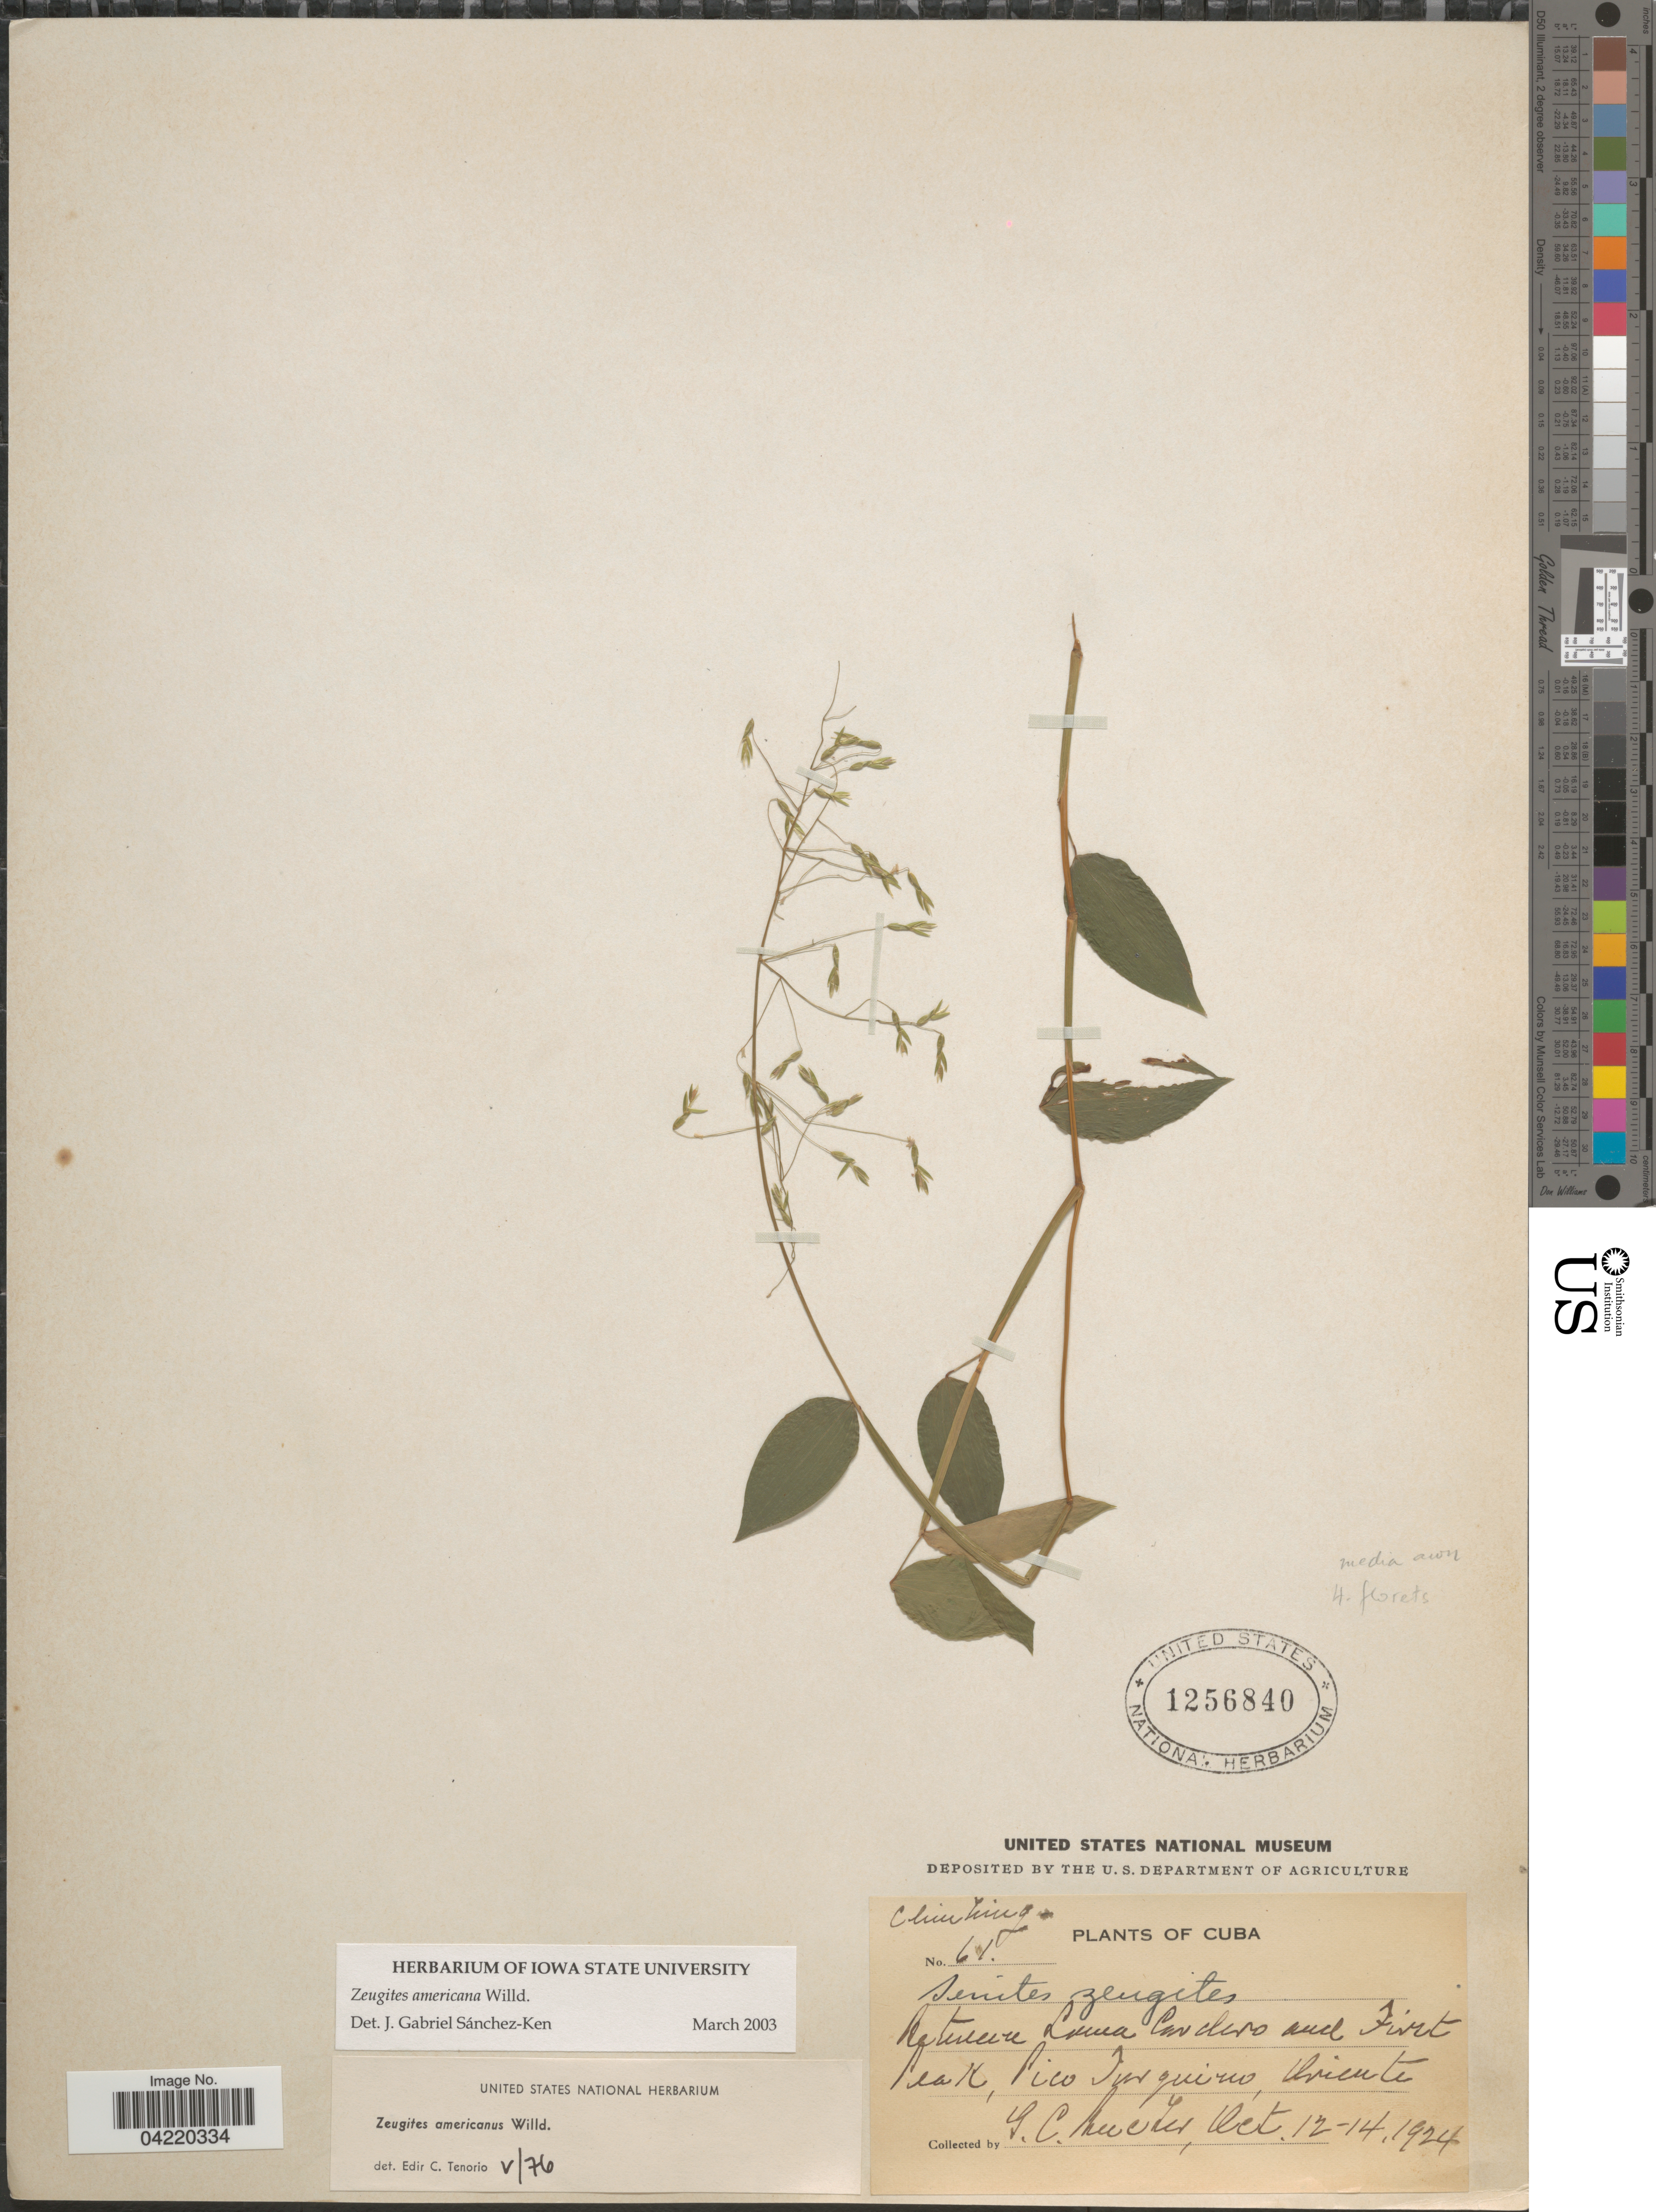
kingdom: Plantae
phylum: Tracheophyta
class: Liliopsida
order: Poales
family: Poaceae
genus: Zeugites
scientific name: Zeugites americanus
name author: Willd.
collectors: G. Rucker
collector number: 61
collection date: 1924-10-12/1924-10-14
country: Cuba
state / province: Oriente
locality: Between Loma Cardero and First Peak, Pico Turquino.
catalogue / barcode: US 1256840